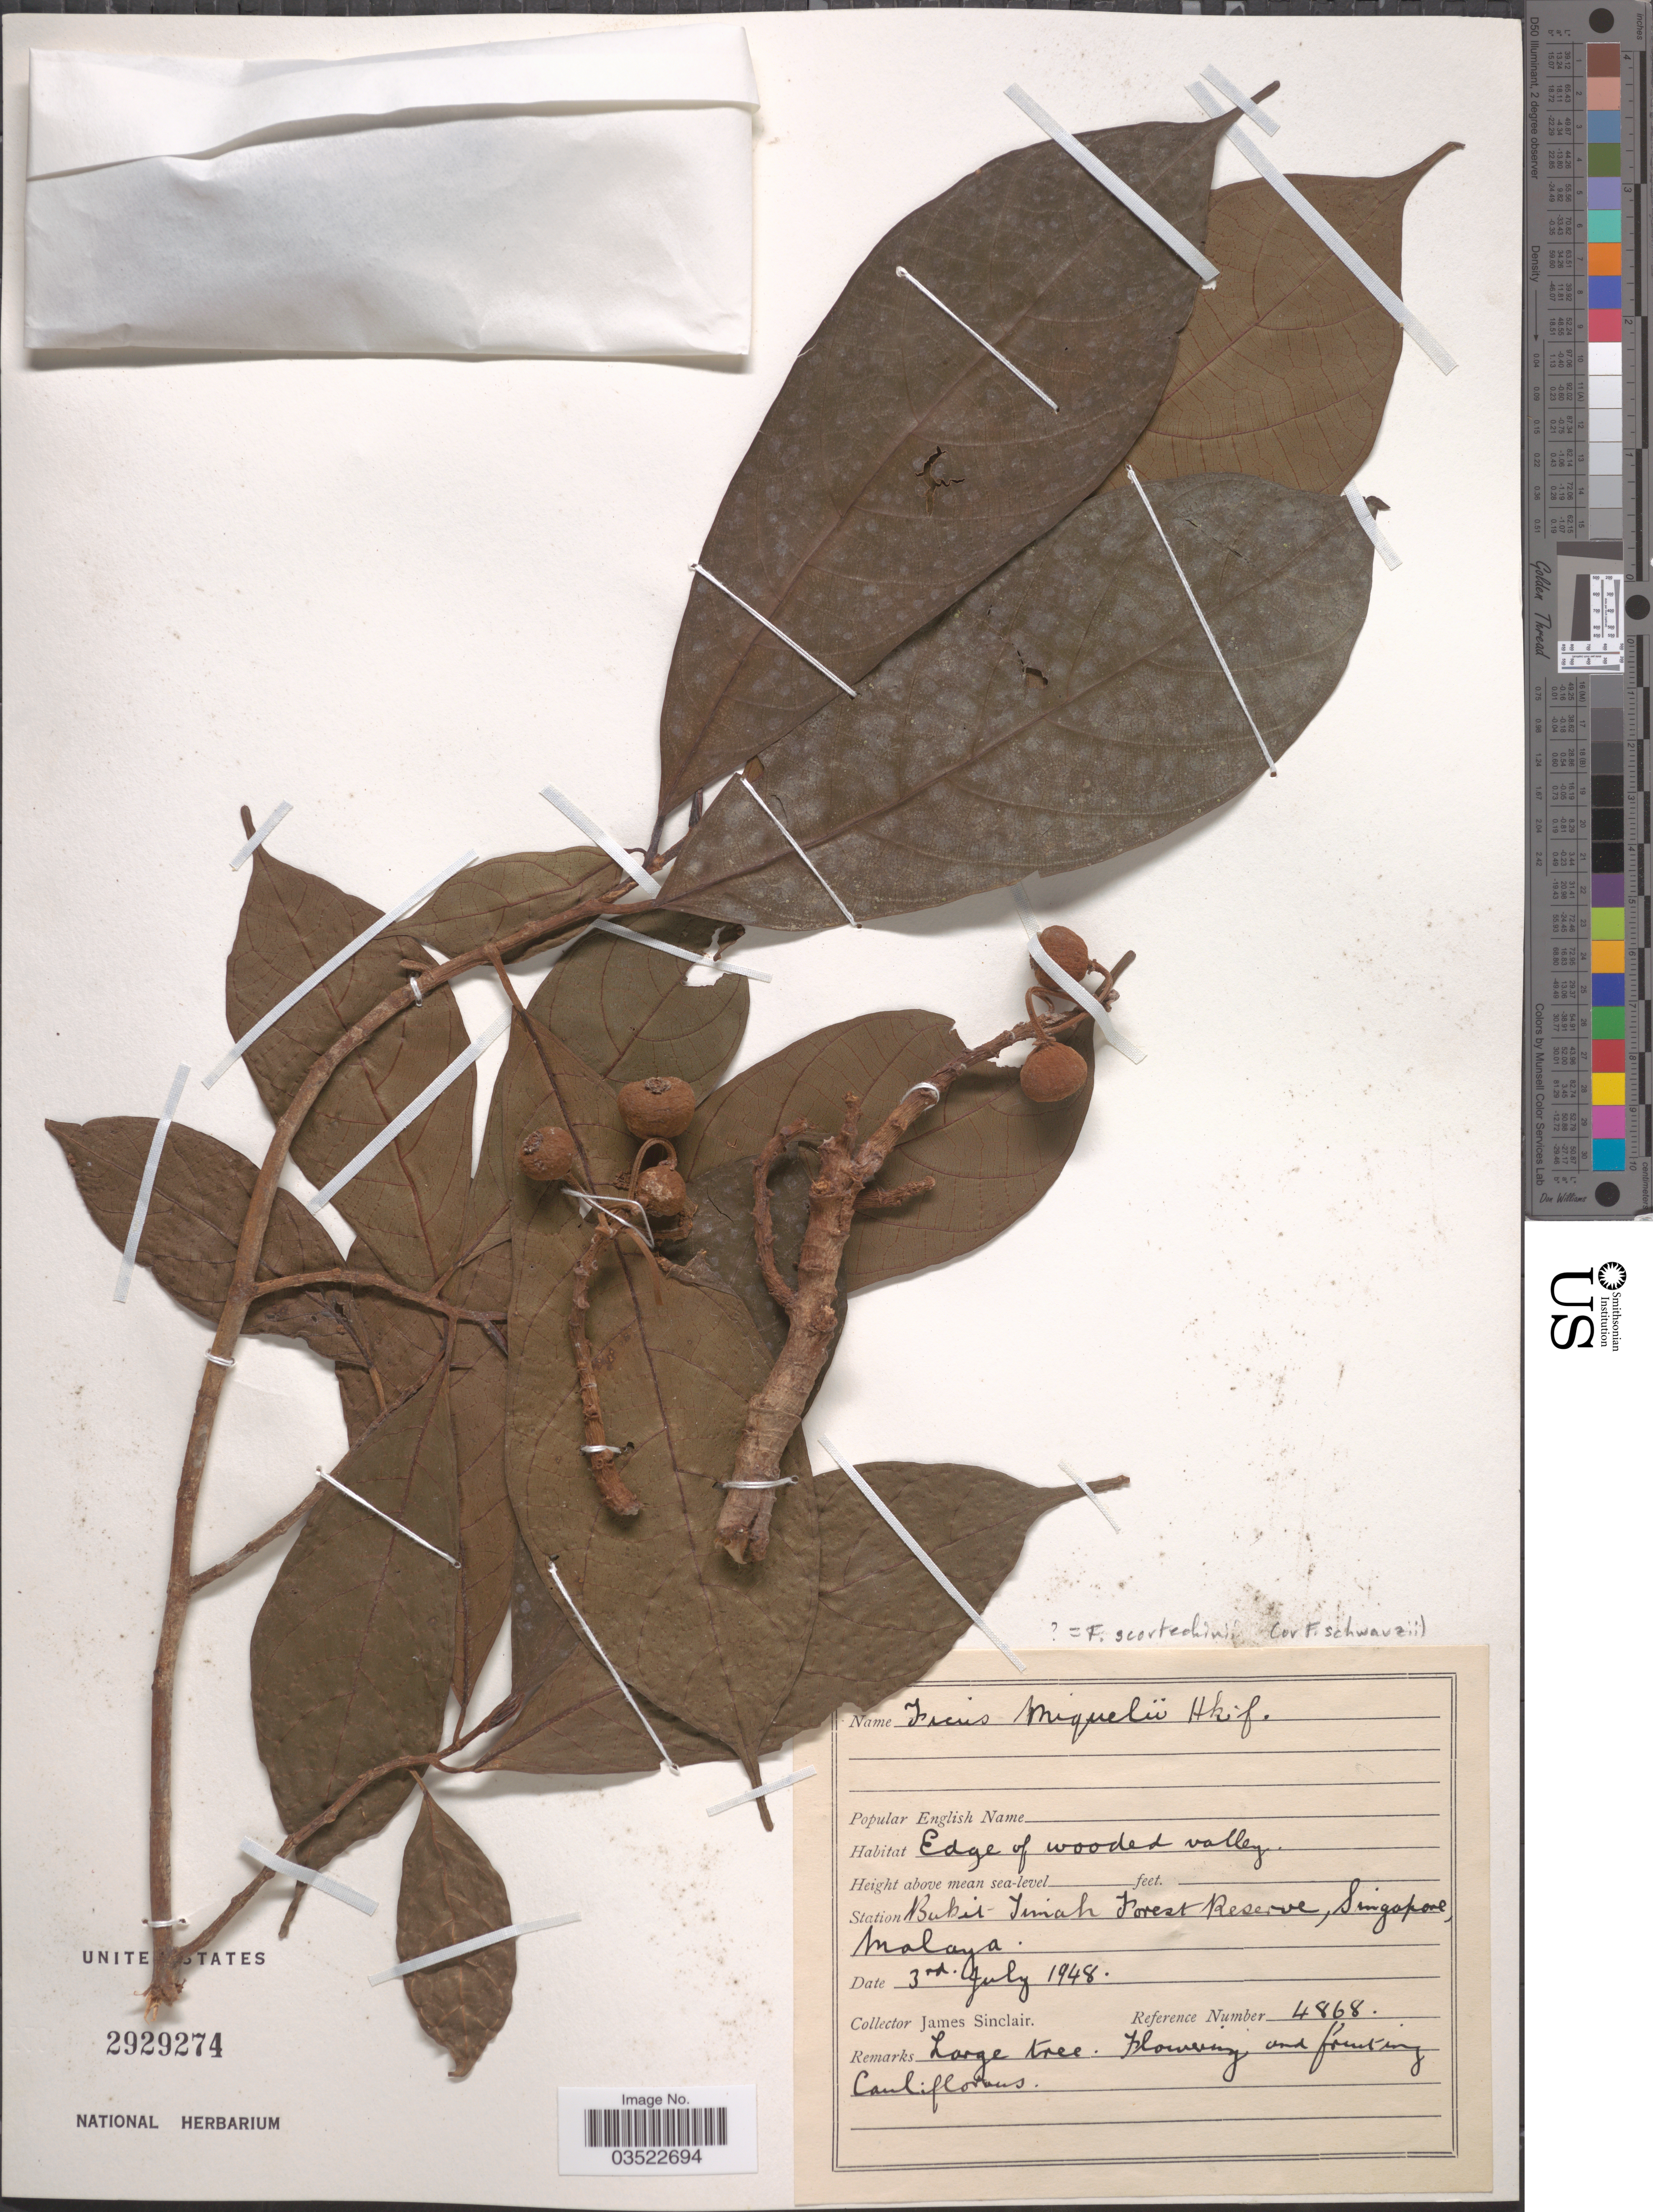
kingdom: Plantae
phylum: Tracheophyta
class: Magnoliopsida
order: Rosales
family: Moraceae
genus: Ficus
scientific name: Ficus scortechinii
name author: King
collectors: J. Sinclair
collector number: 4868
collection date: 1948-07-03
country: Singapore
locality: Station Bukit Timah Forest Reserve, Malaya.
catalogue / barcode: US 2929274